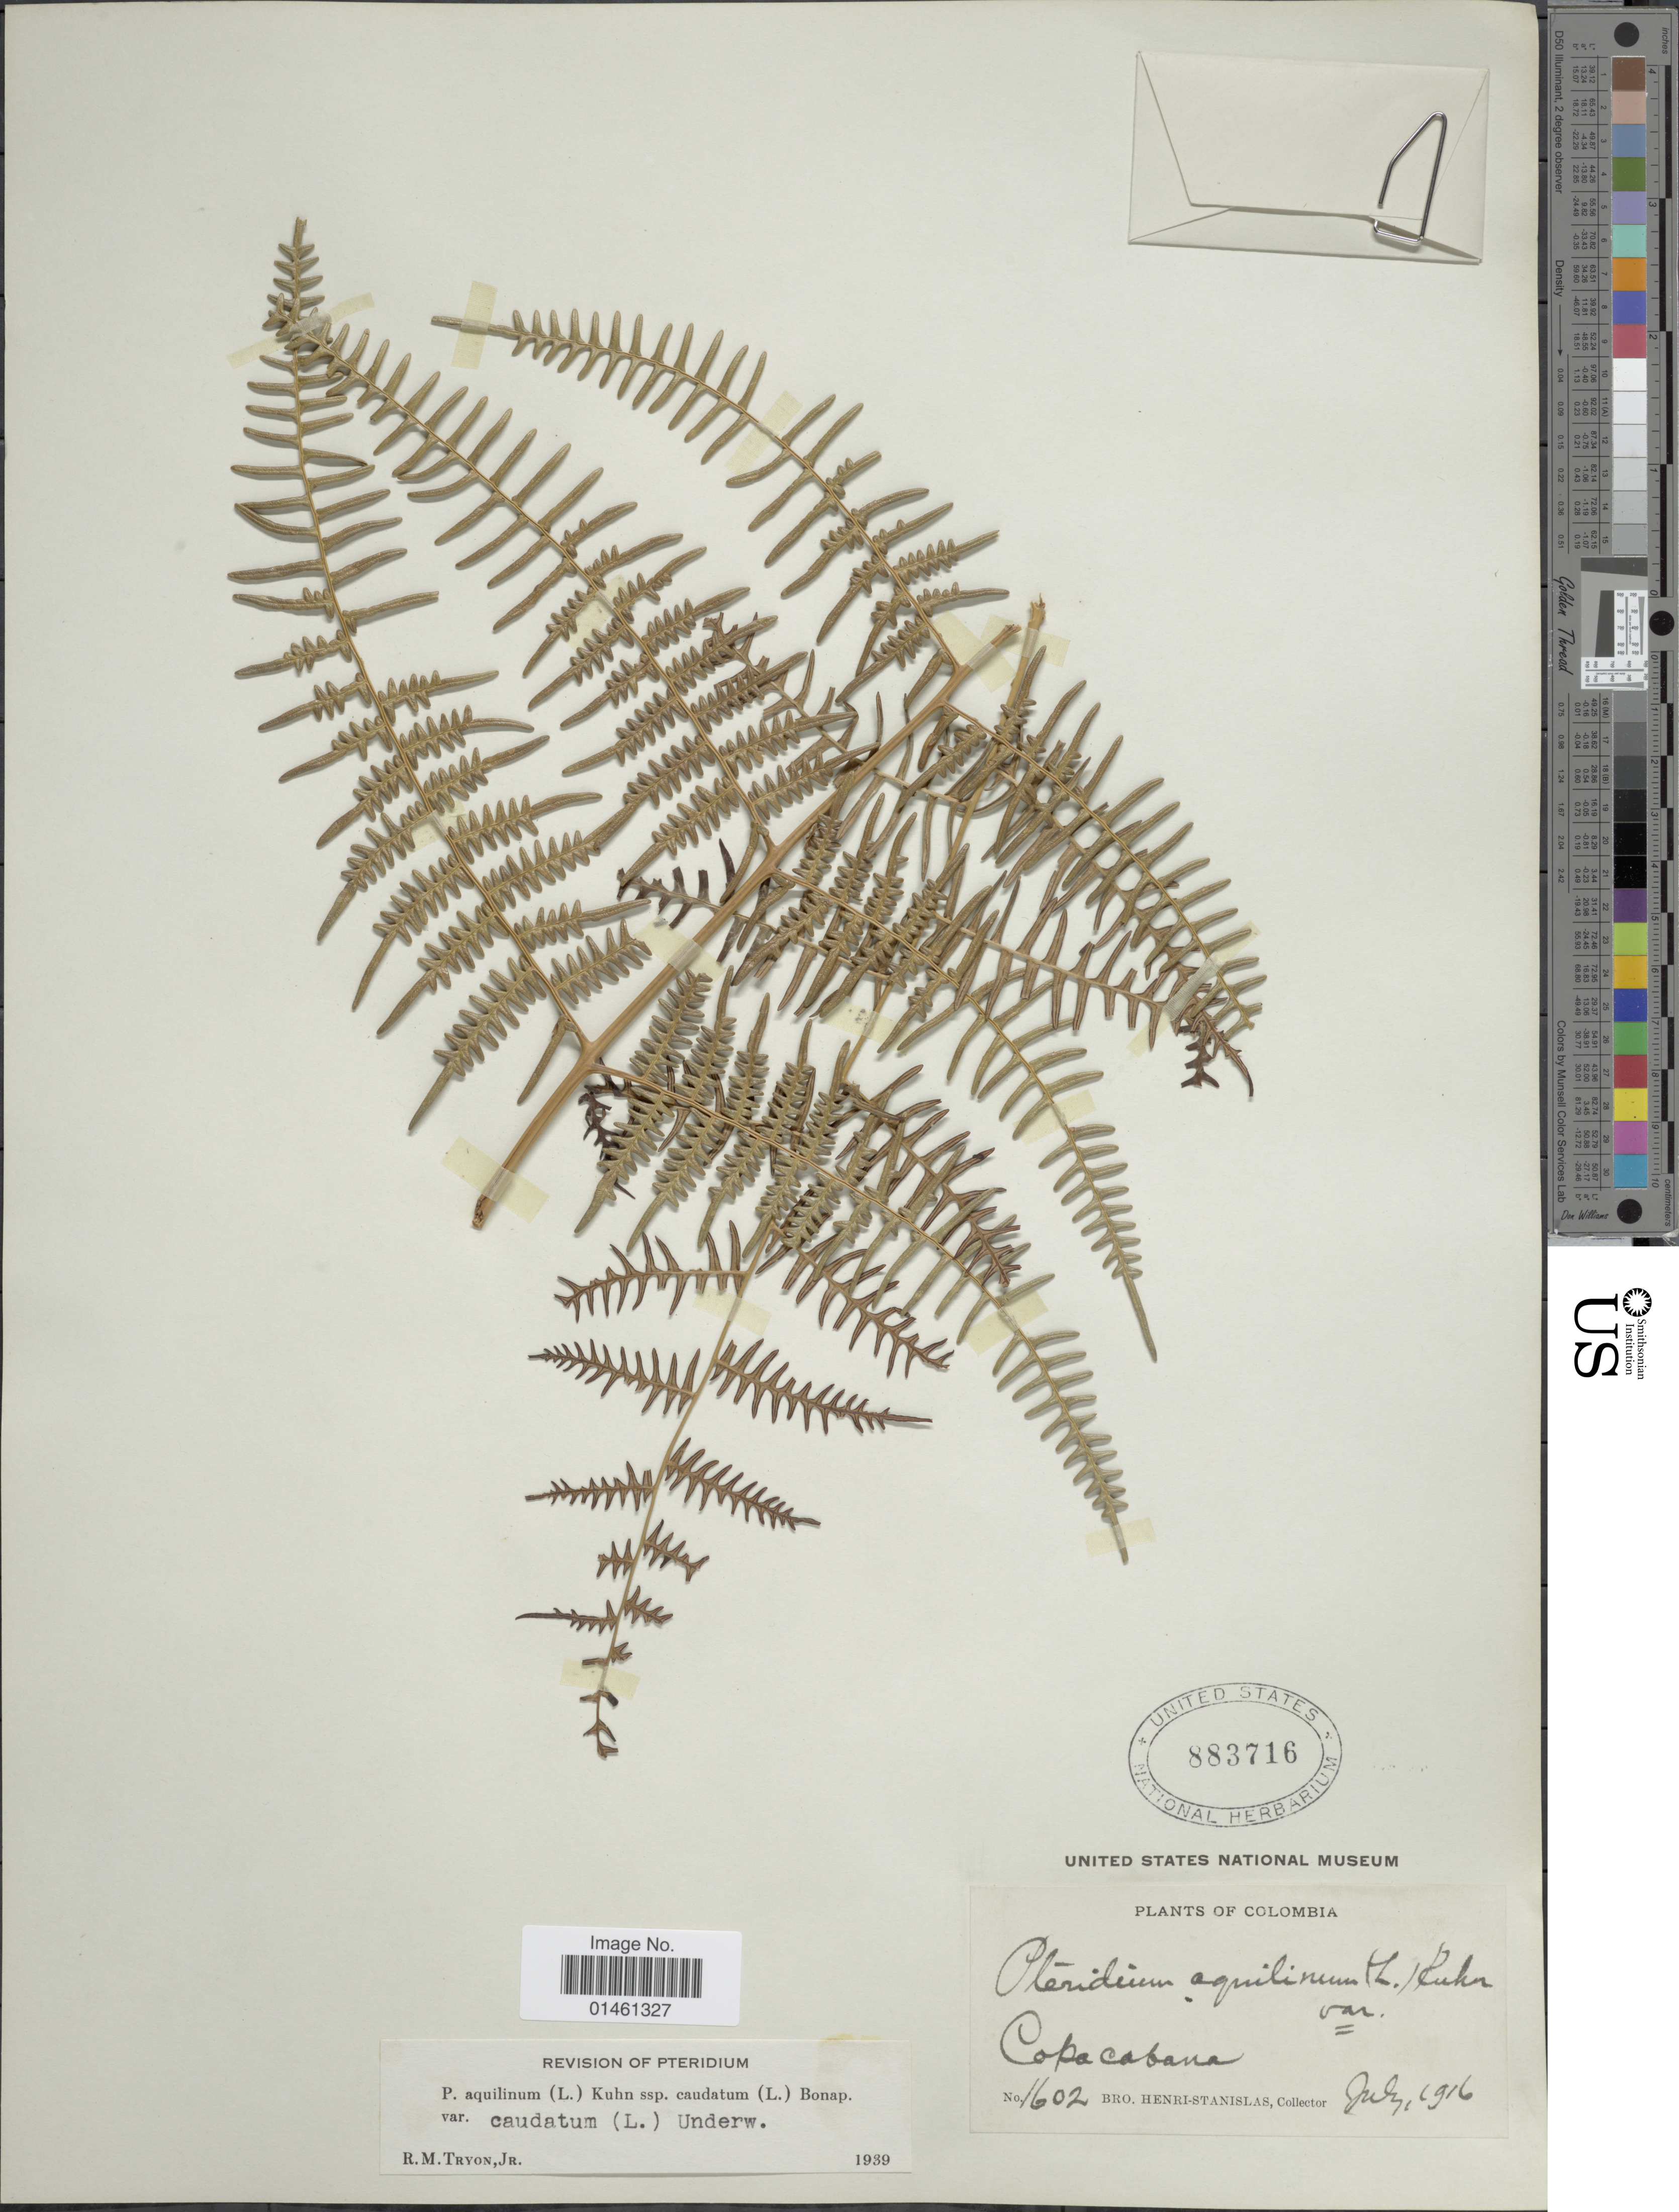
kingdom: Plantae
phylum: Tracheophyta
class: Polypodiopsida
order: Polypodiales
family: Dennstaedtiaceae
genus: Pteridium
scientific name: Pteridium caudatum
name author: (L.) Maxon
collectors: Henri-Stanislas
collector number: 1602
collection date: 1916-07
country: Colombia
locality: Copa Cabana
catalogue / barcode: US 883716